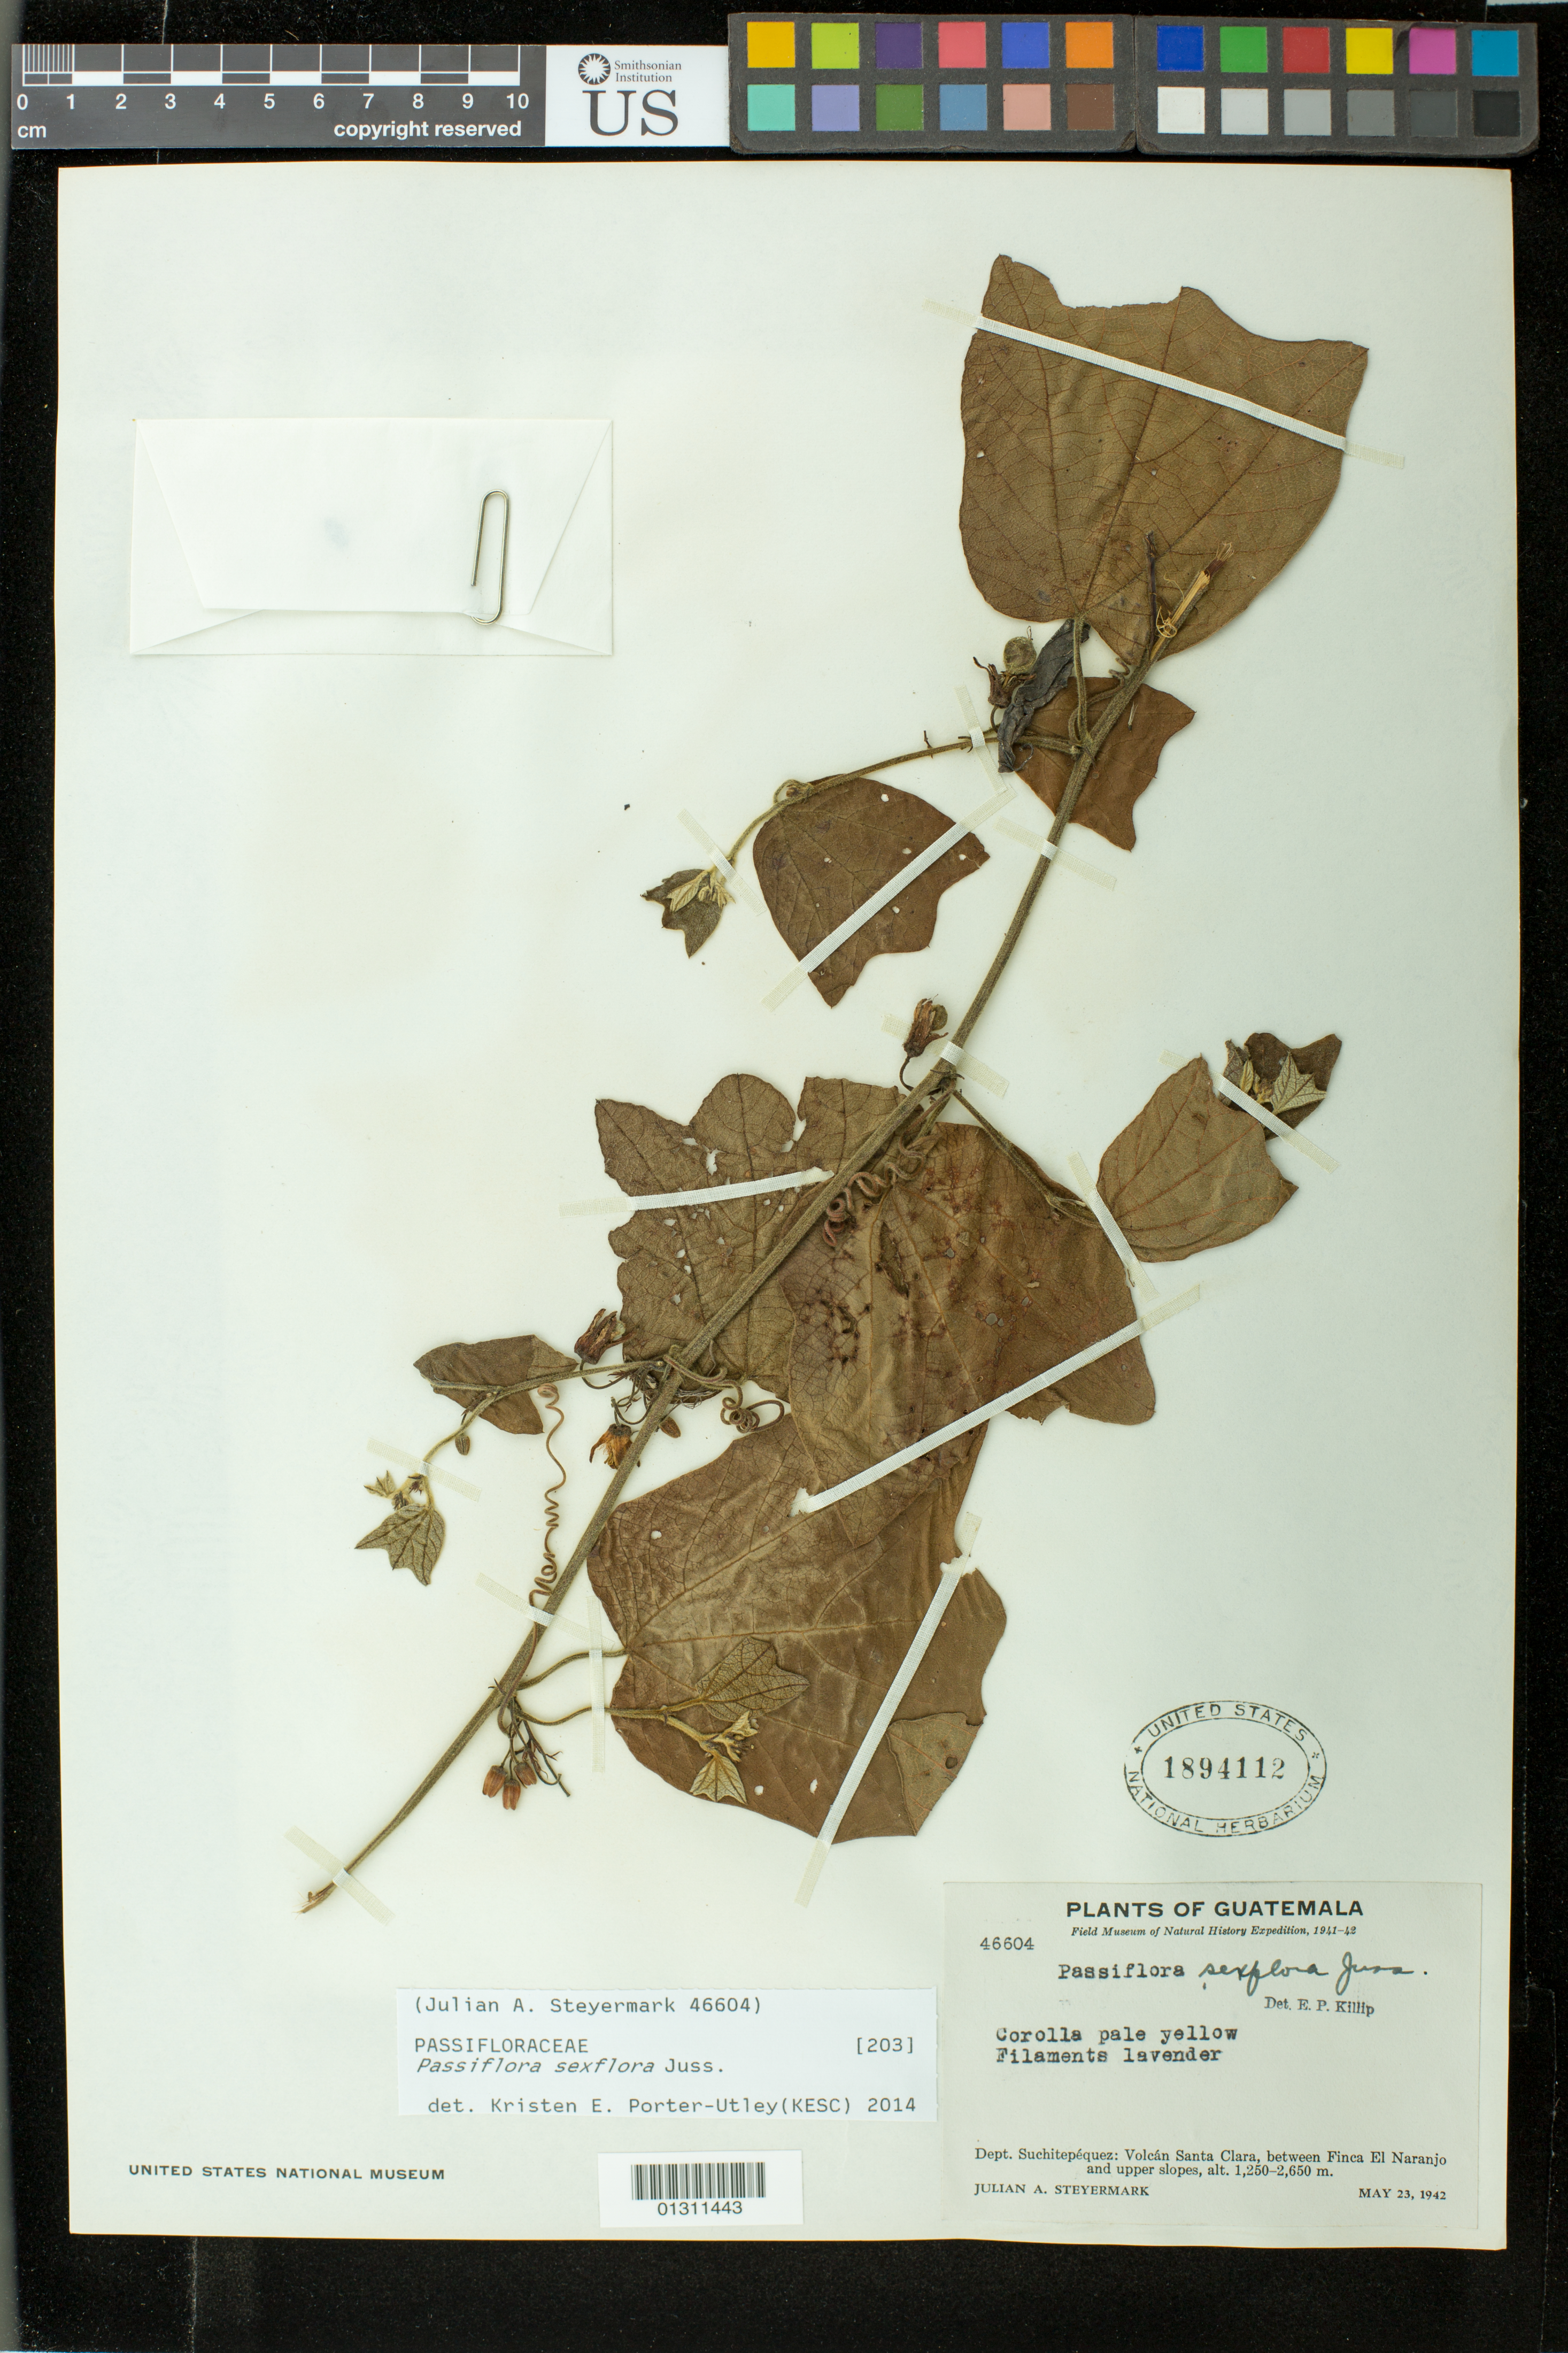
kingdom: Plantae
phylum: Tracheophyta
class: Magnoliopsida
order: Malpighiales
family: Passifloraceae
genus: Passiflora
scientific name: Passiflora sexflora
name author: Juss.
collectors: J. Steyermark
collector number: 46604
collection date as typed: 23 May 1942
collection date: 1942-05-23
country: Guatemala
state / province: Suchitepéquez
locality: Volcán Santa Clara, between Finca El Naranjo and upper slopes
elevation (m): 1250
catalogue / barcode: US 1894112